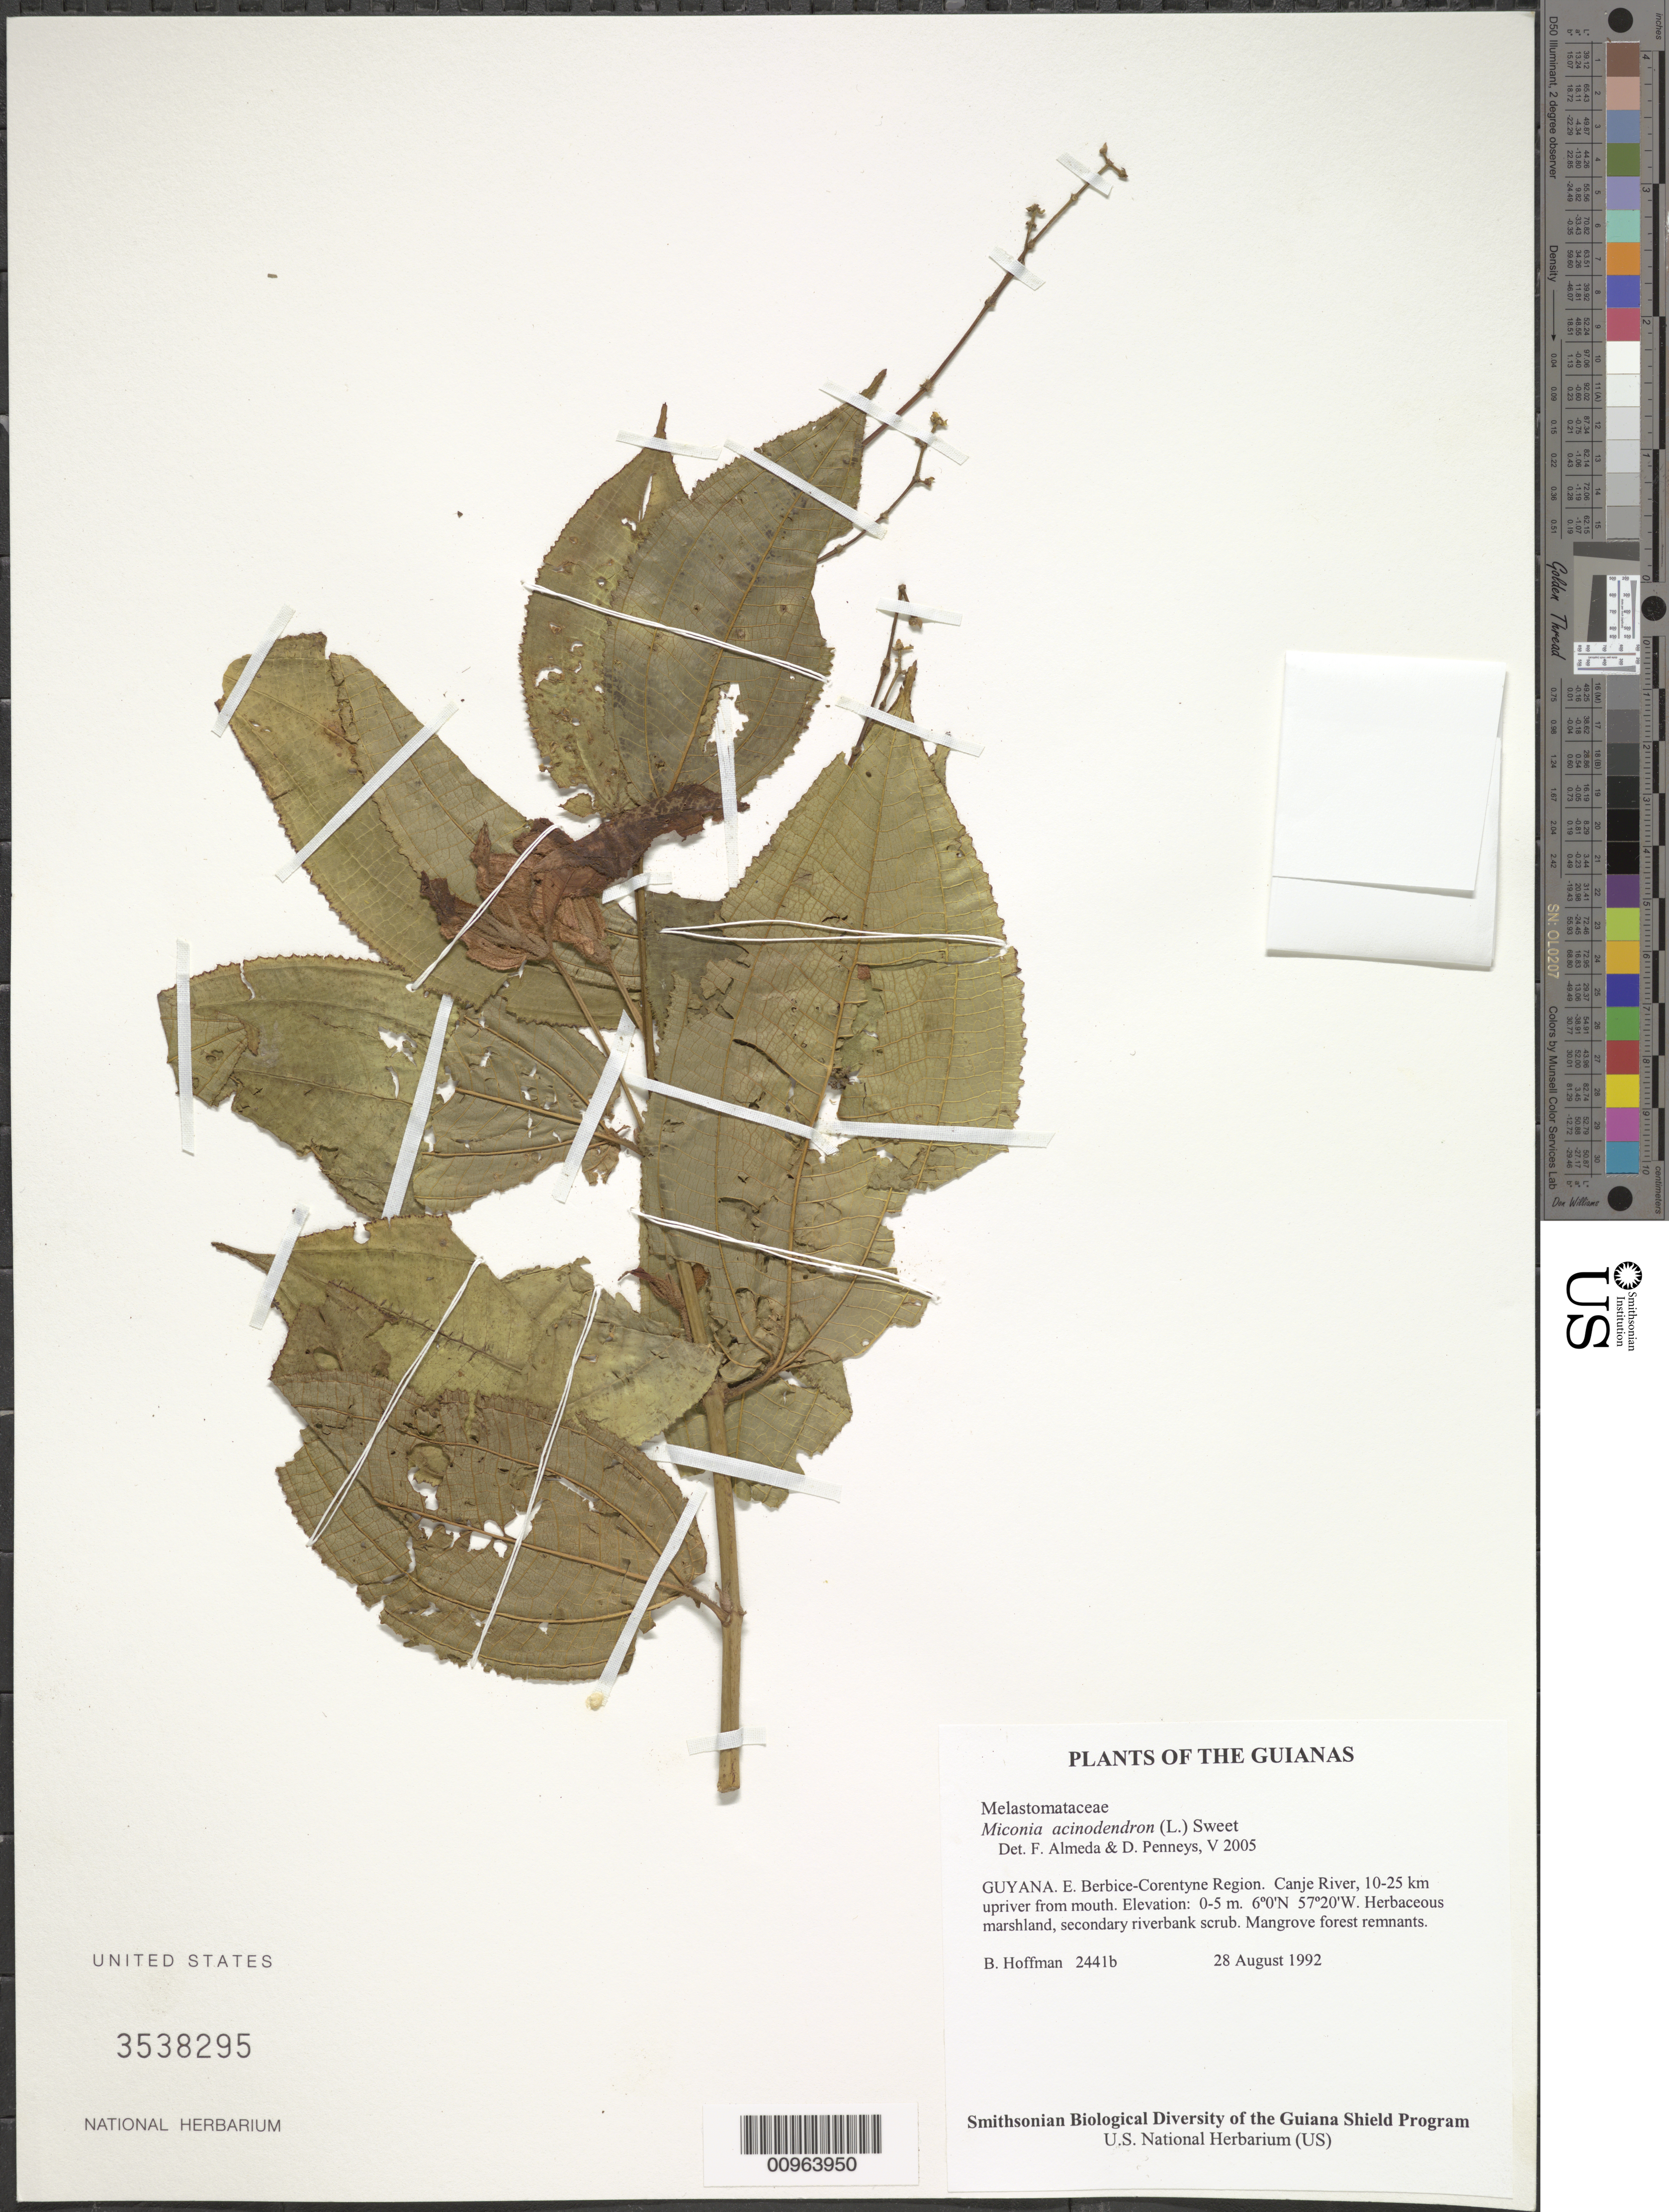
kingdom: Plantae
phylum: Tracheophyta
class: Magnoliopsida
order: Myrtales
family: Melastomataceae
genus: Miconia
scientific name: Miconia acinodendron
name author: (L.) Sweet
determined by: Almeda, F.; Penneys, D. S.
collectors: B. Hoffman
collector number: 2441 b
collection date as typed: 28 August 1992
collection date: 1992-08-28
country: Guyana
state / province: E. Berbice-Corentyne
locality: Canje River, 10-25 km upriver from mouth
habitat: Herbaceous marshland, secondary riverbank scrub. Mangrove forest remnants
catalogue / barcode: US 3538295